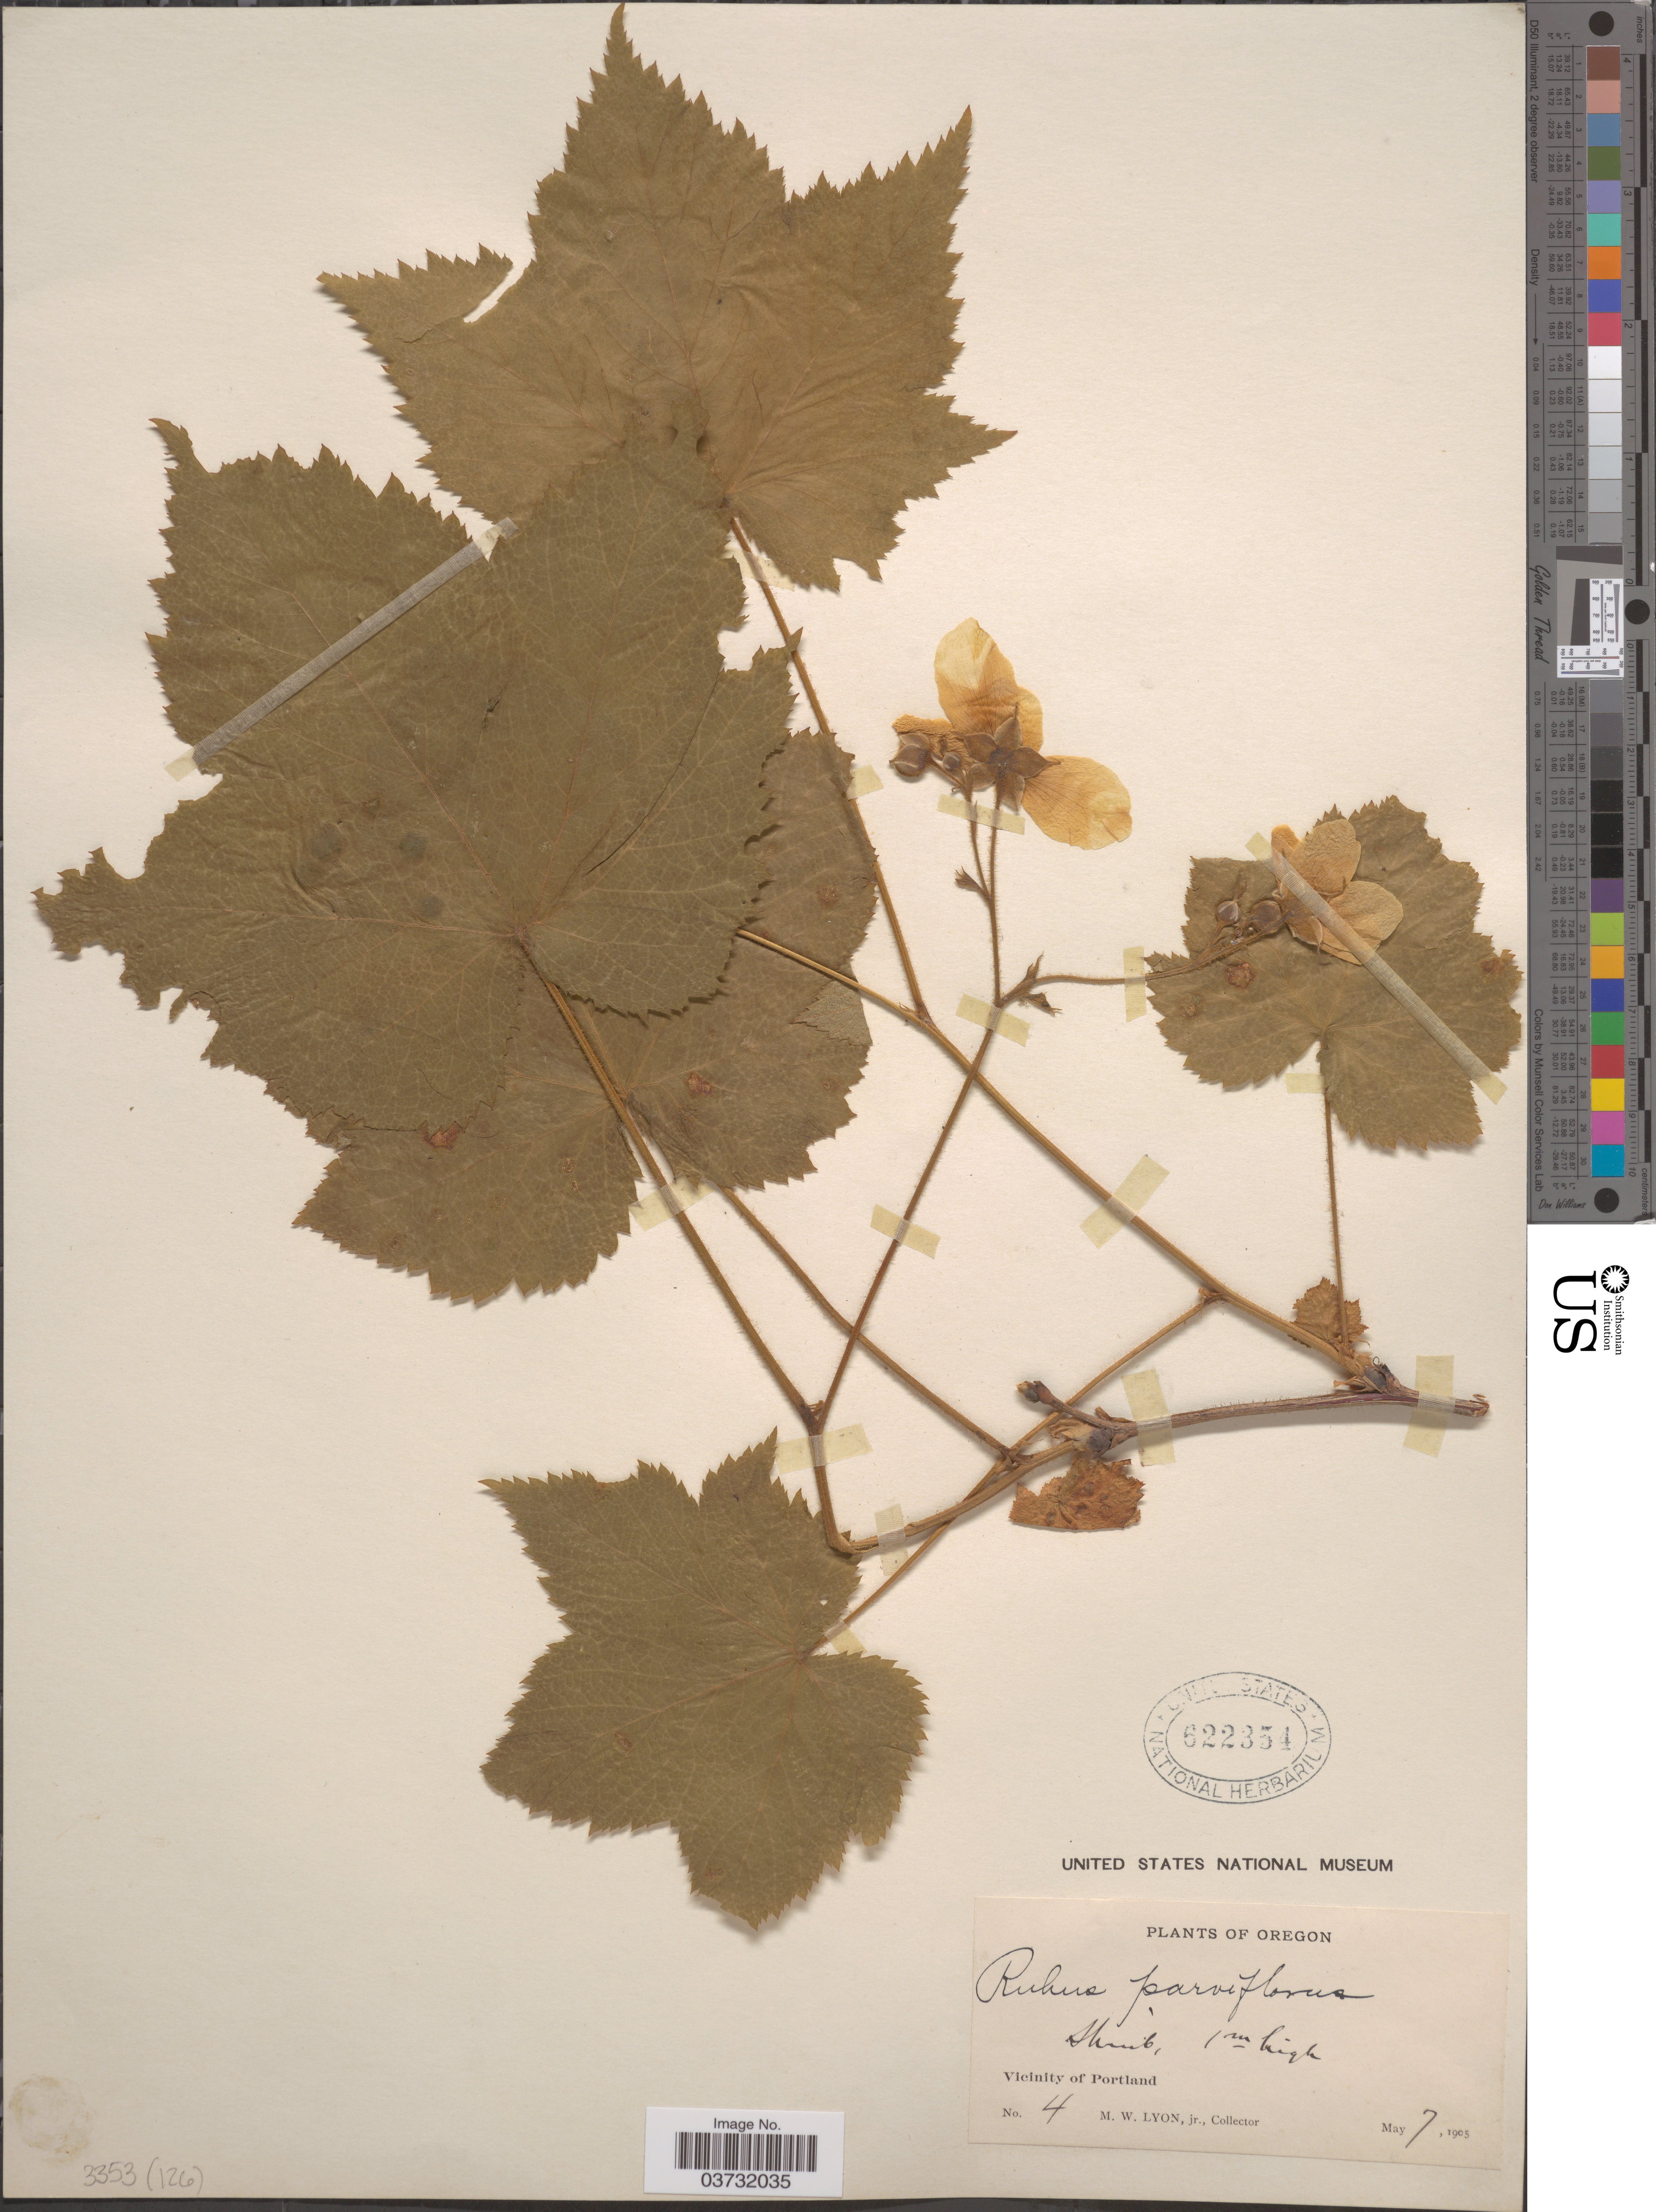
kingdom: Plantae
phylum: Tracheophyta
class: Magnoliopsida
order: Rosales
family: Rosaceae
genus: Rubus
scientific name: Rubus parviflorus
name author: Nutt.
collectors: M. Lyon Jr.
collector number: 4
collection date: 1905-05-07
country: United States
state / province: Oregon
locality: Vicinity of Portland.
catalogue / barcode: US 622354